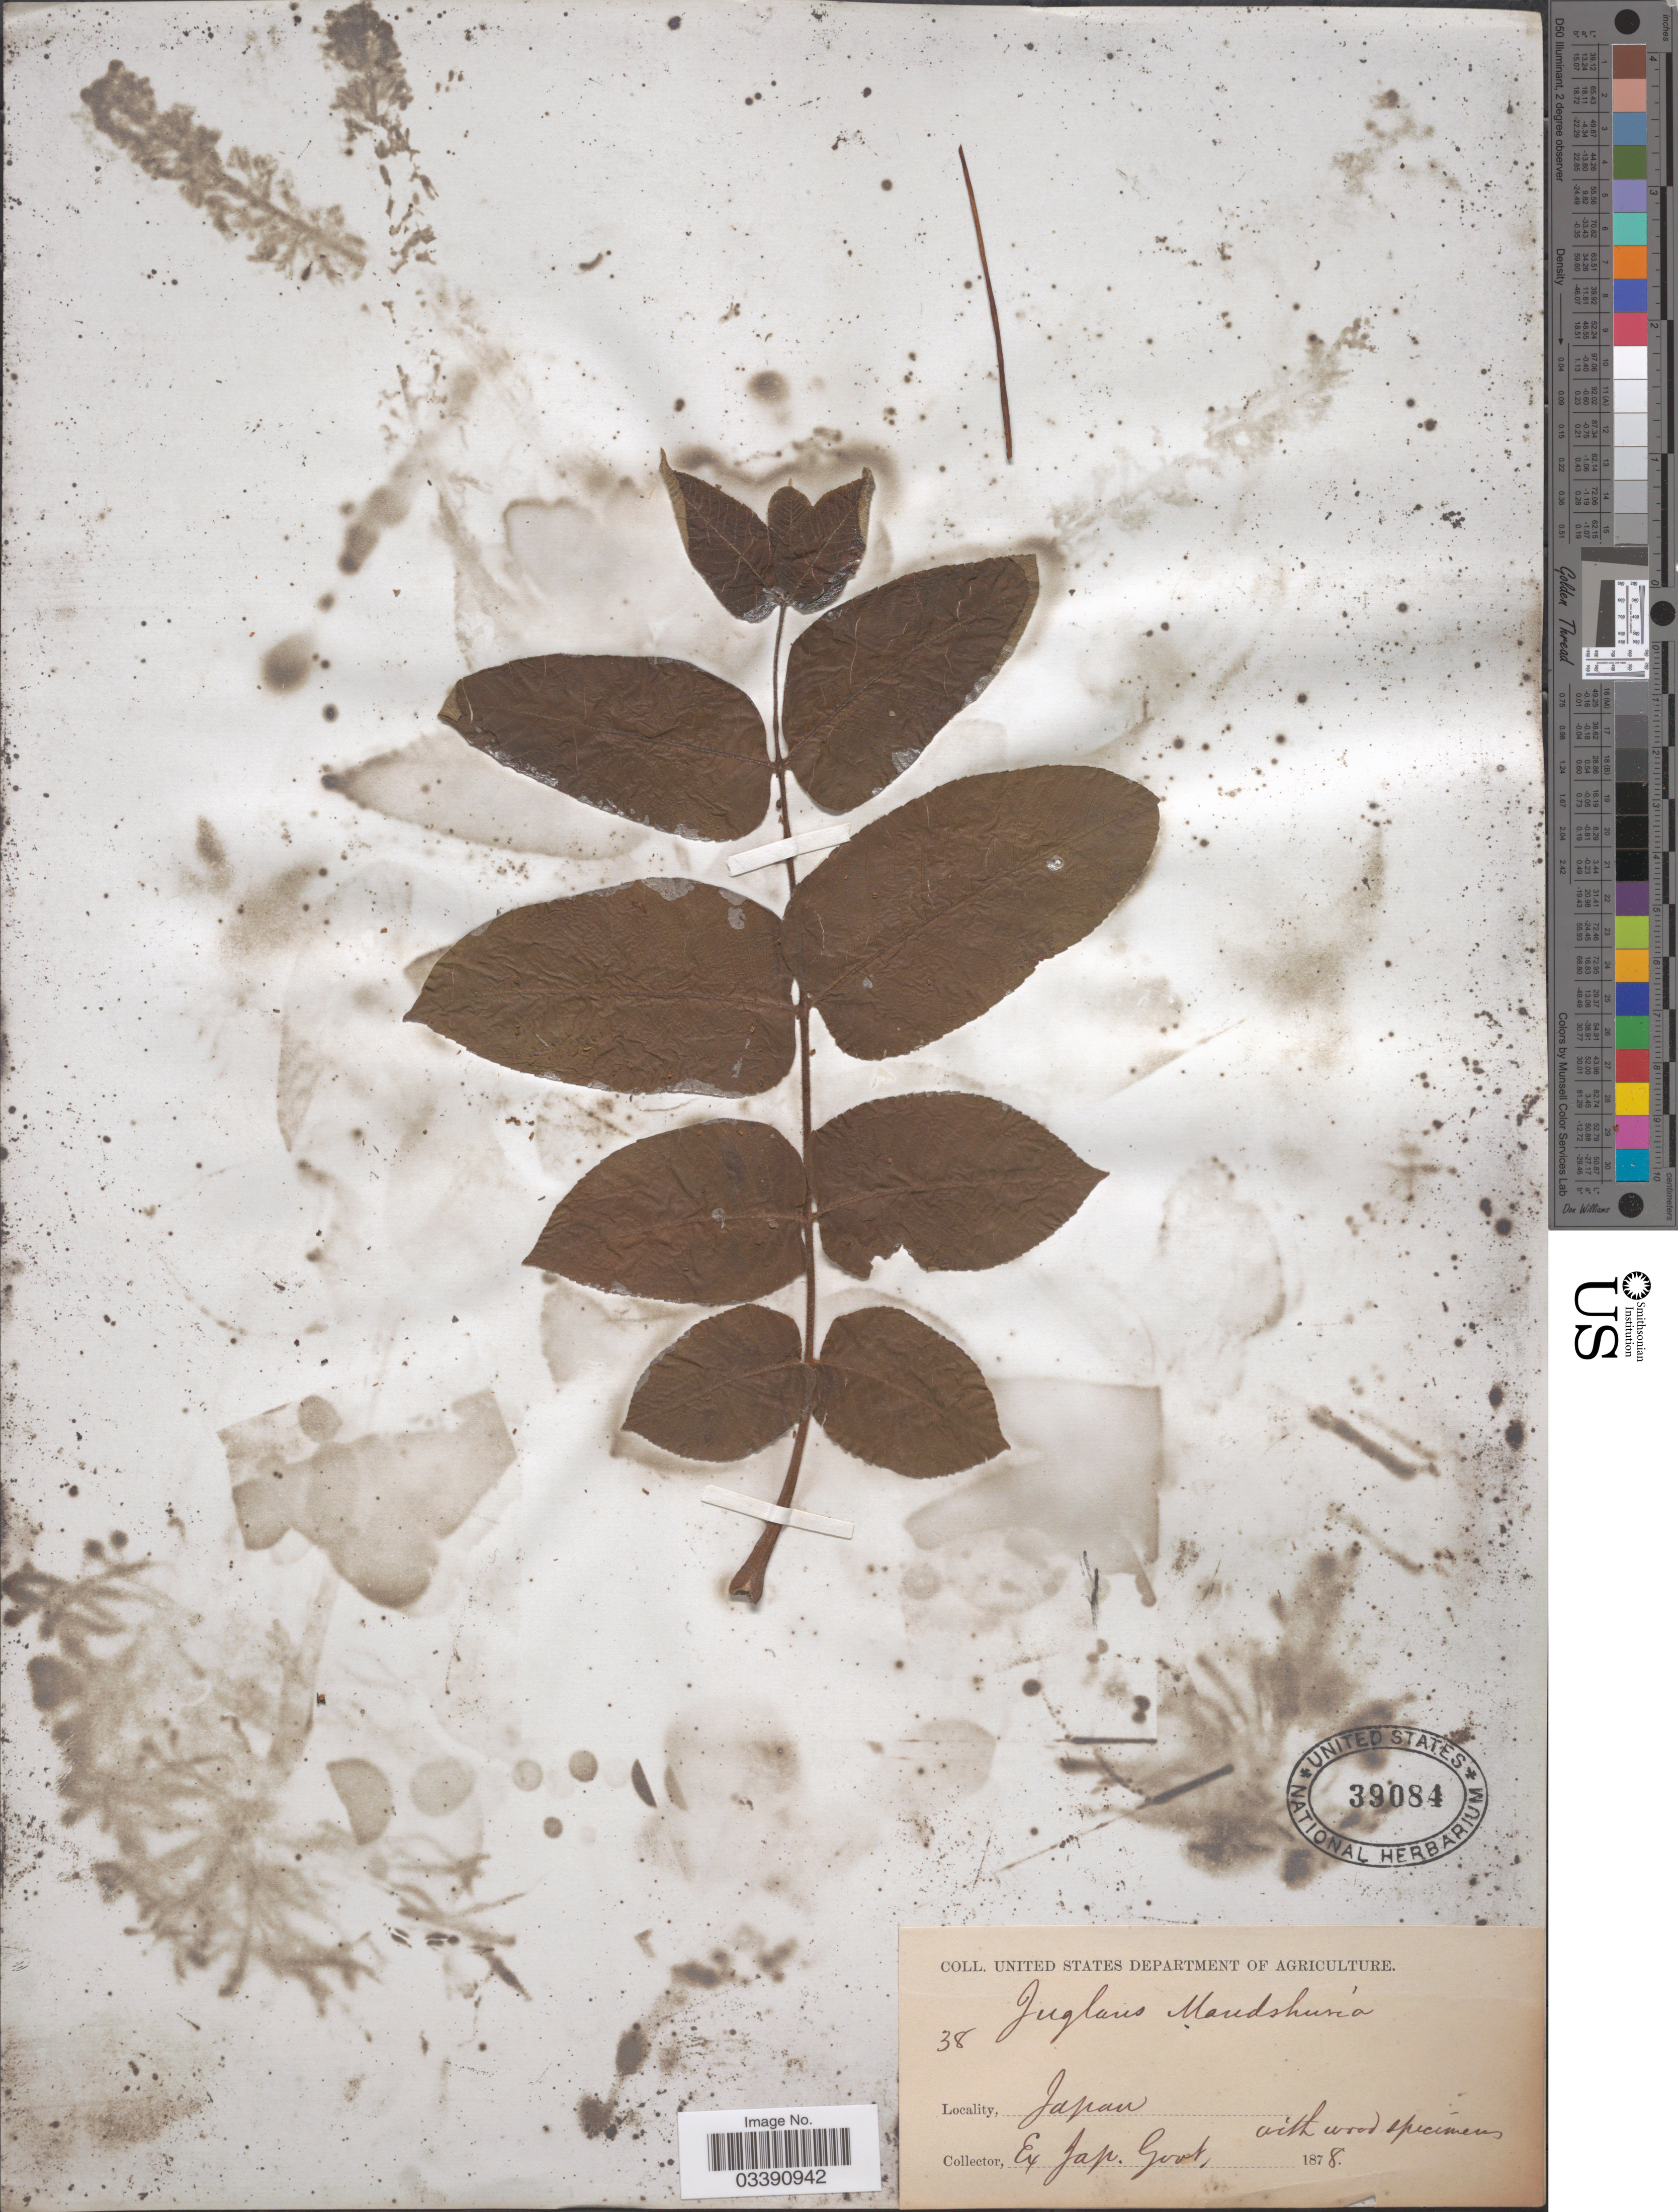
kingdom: Plantae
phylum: Tracheophyta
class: Magnoliopsida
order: Fagales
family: Juglandaceae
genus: Juglans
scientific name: Juglans mandshurica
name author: Maxim.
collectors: ex. Jap. Govt.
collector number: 38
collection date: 1878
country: Japan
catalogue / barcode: US 39084